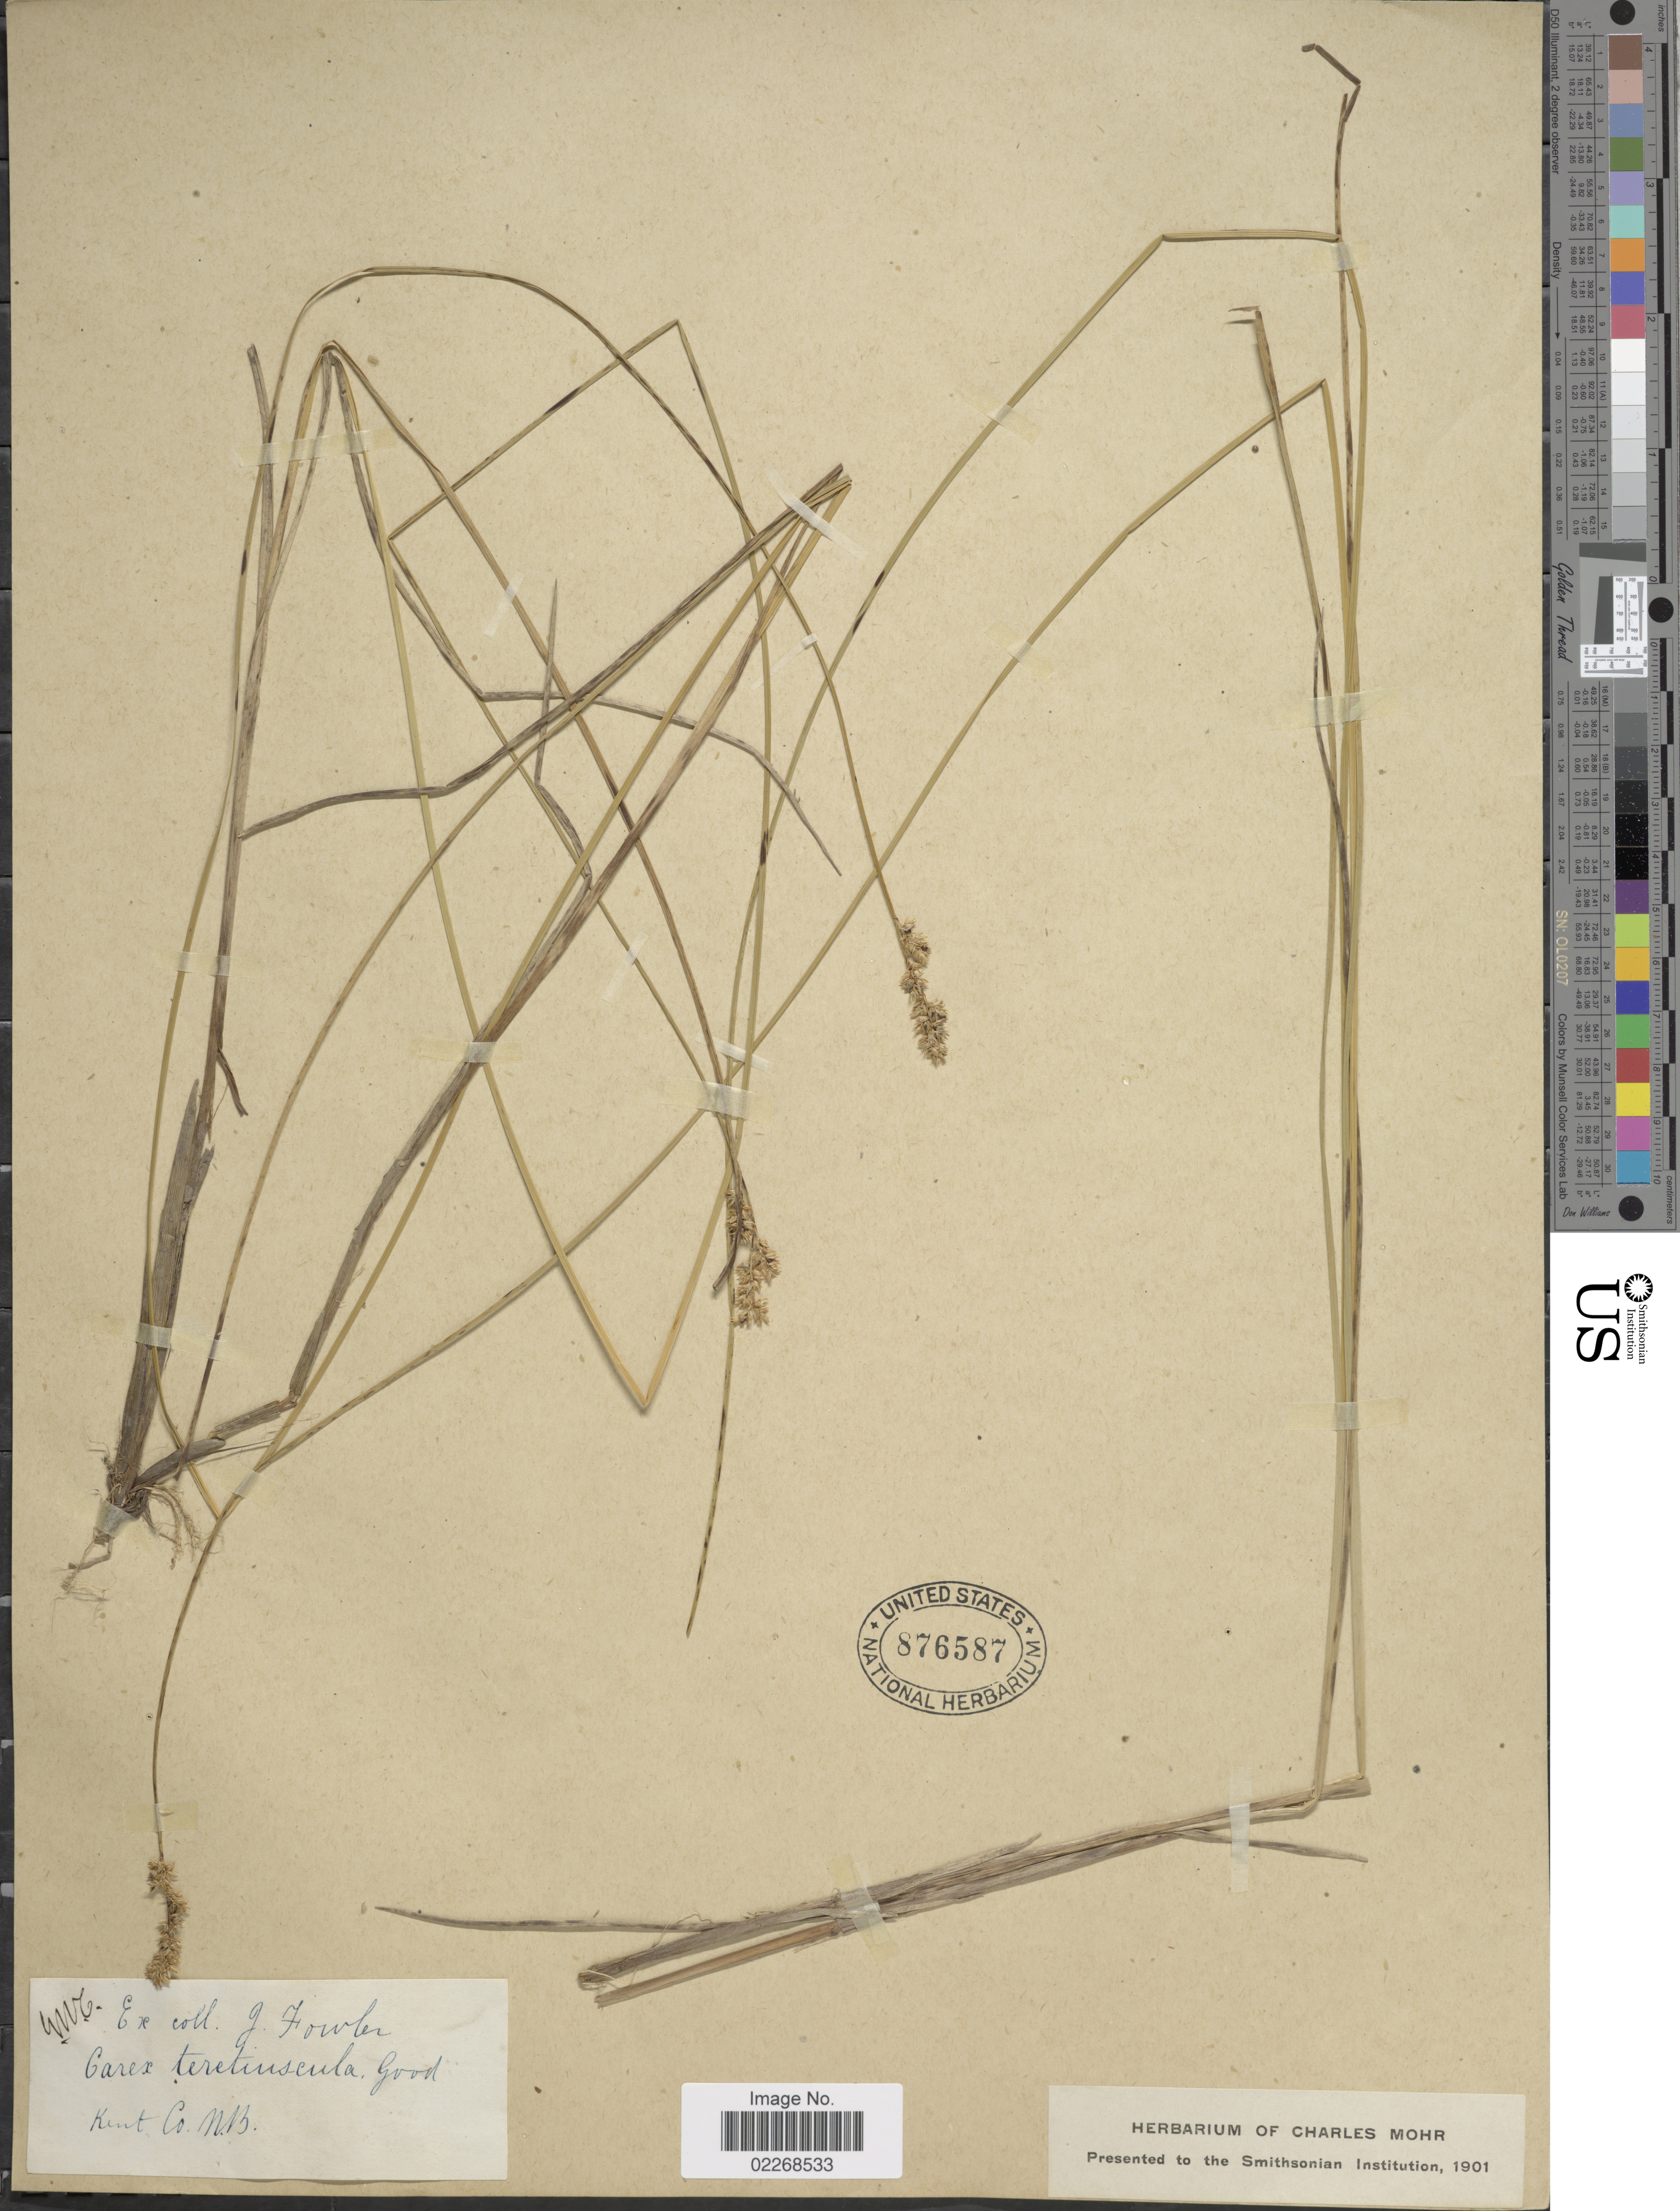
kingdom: Plantae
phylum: Tracheophyta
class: Liliopsida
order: Poales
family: Cyperaceae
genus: Carex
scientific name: Carex diandra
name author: Schrank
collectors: J. P. Fowler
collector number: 4116?*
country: Canada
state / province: New Brunswick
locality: Kent Co.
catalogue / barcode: US 876587